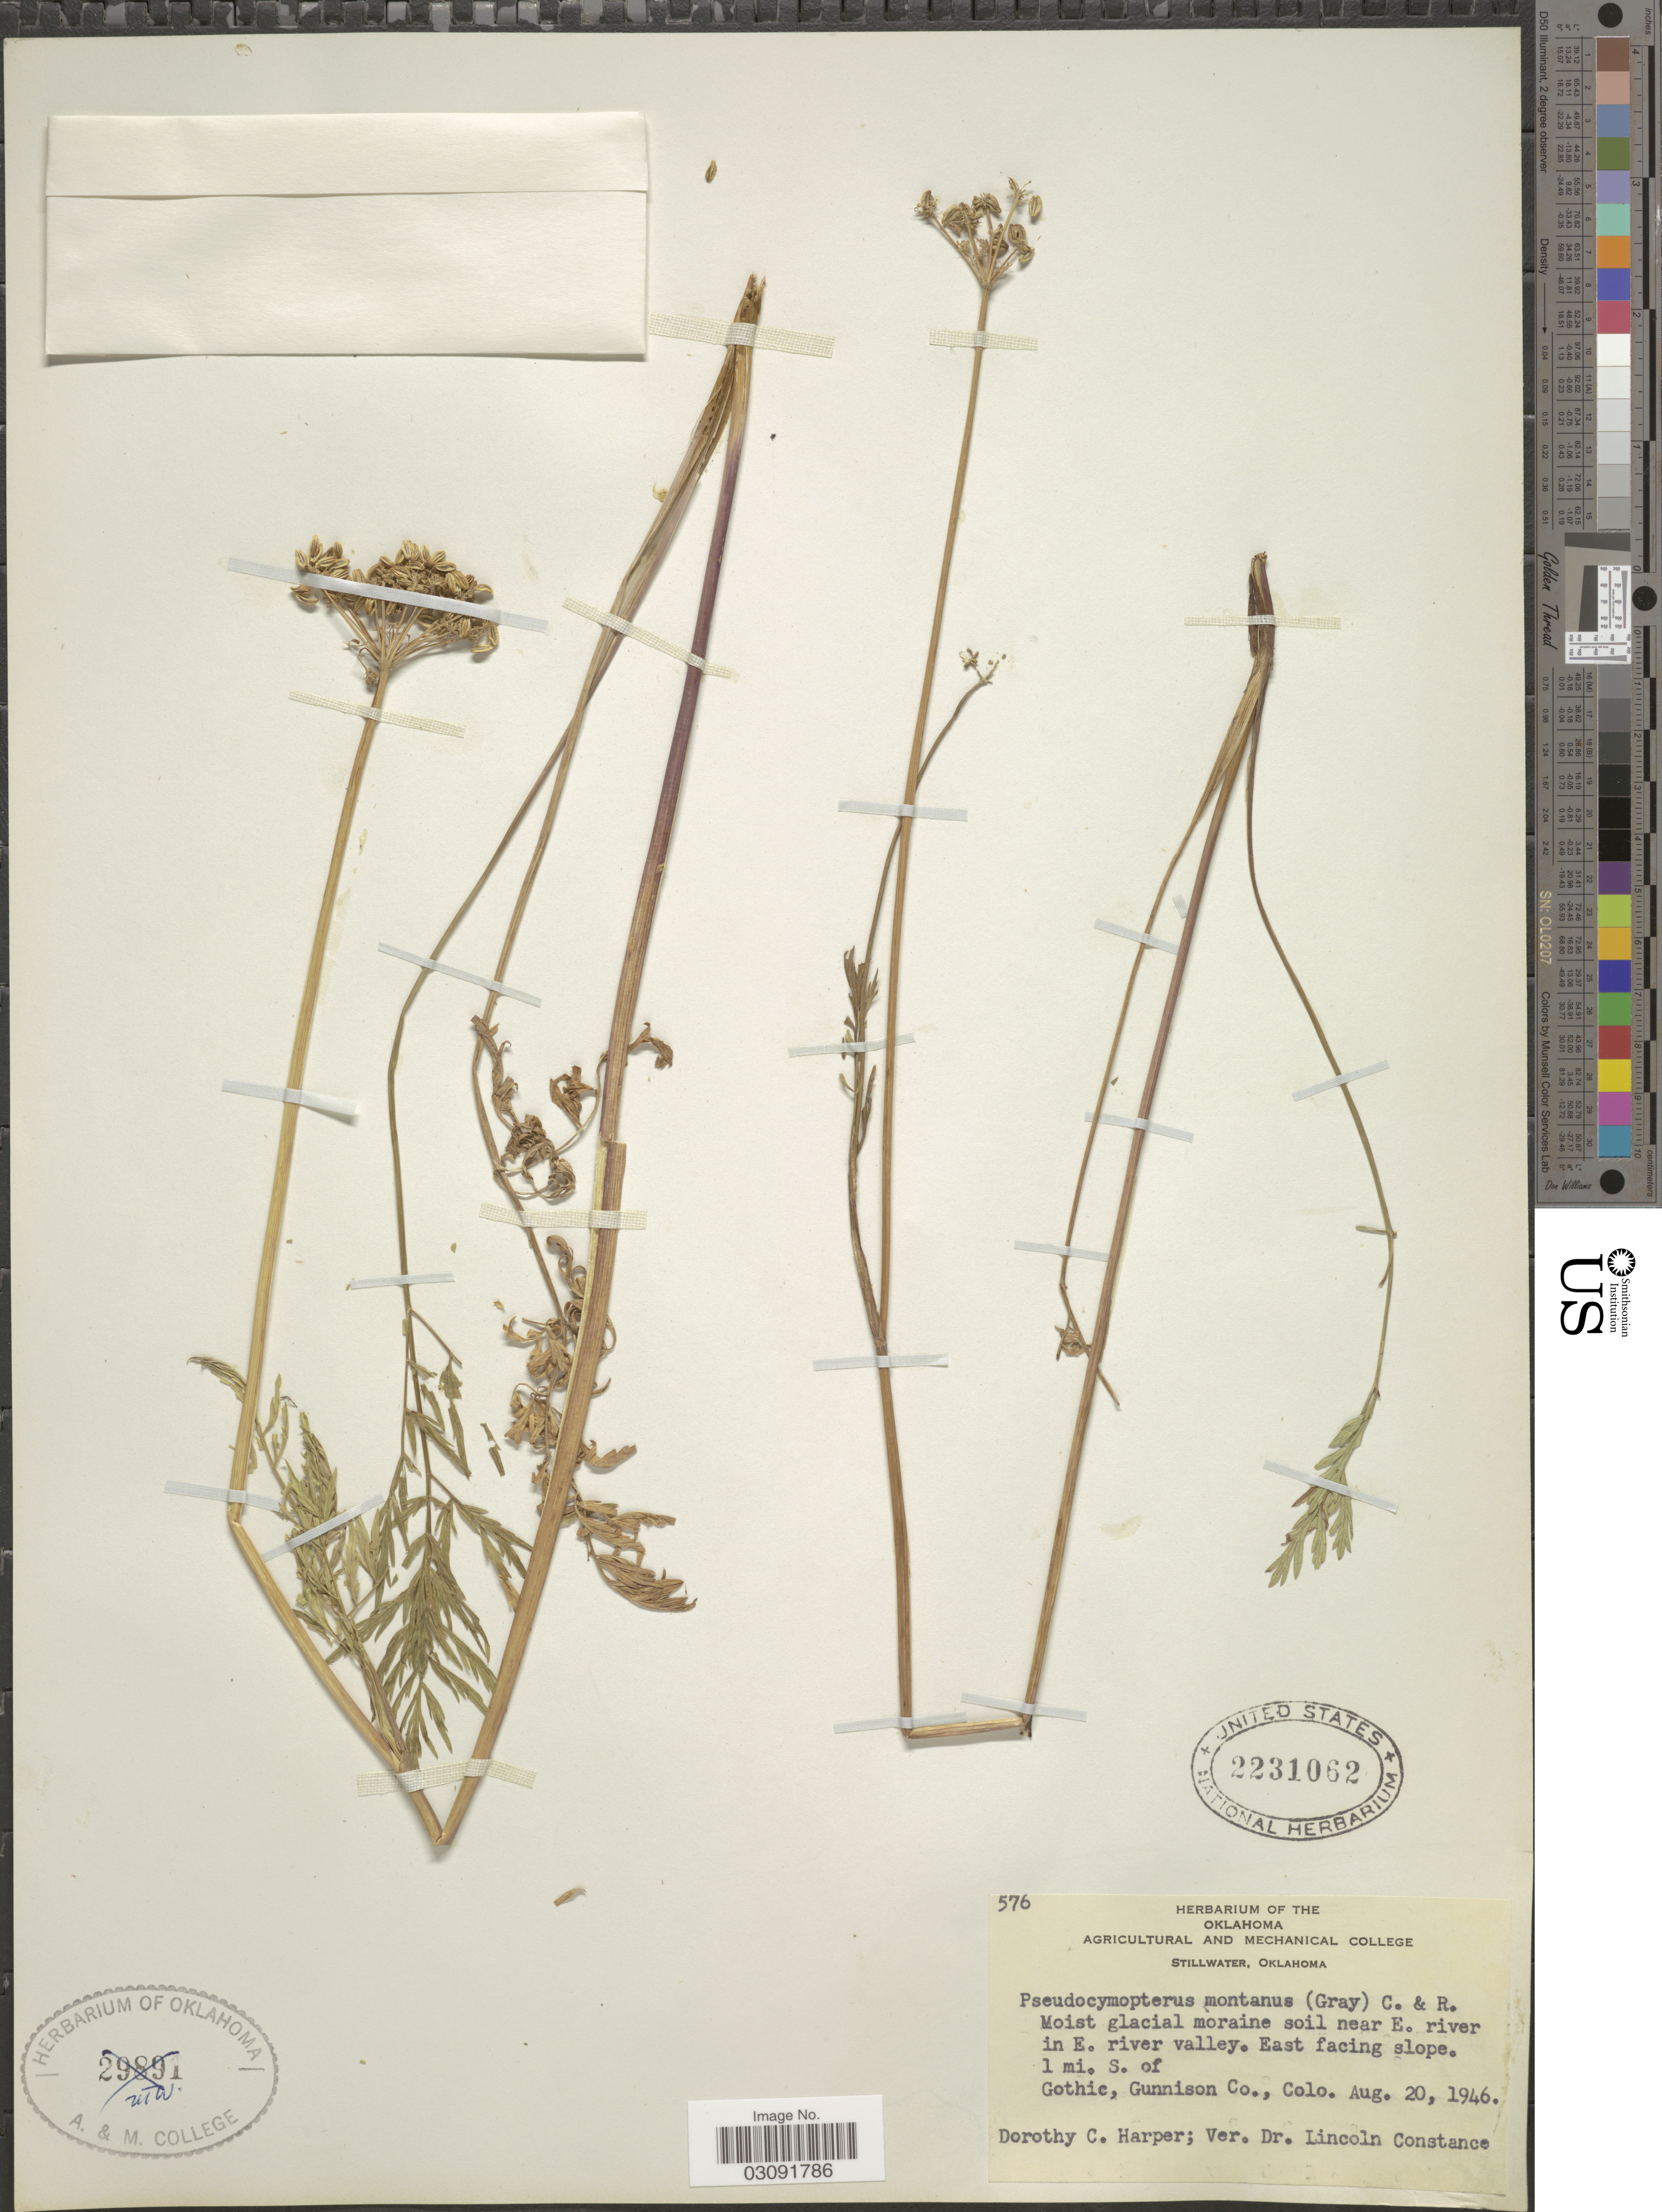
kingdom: Plantae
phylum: Tracheophyta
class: Magnoliopsida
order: Apiales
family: Apiaceae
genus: Pseudocymopterus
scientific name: Pseudocymopterus montanus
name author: (A. Gray) J.M. Coult. & Rose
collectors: D. C. Harper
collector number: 576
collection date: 1946-08-20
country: United States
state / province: Colorado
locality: Moist glacial moraine soil near E. river in E. river valley, East facing slope, 1 mi. S. of Gothic, Gunnison Co.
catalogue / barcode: US 2231062